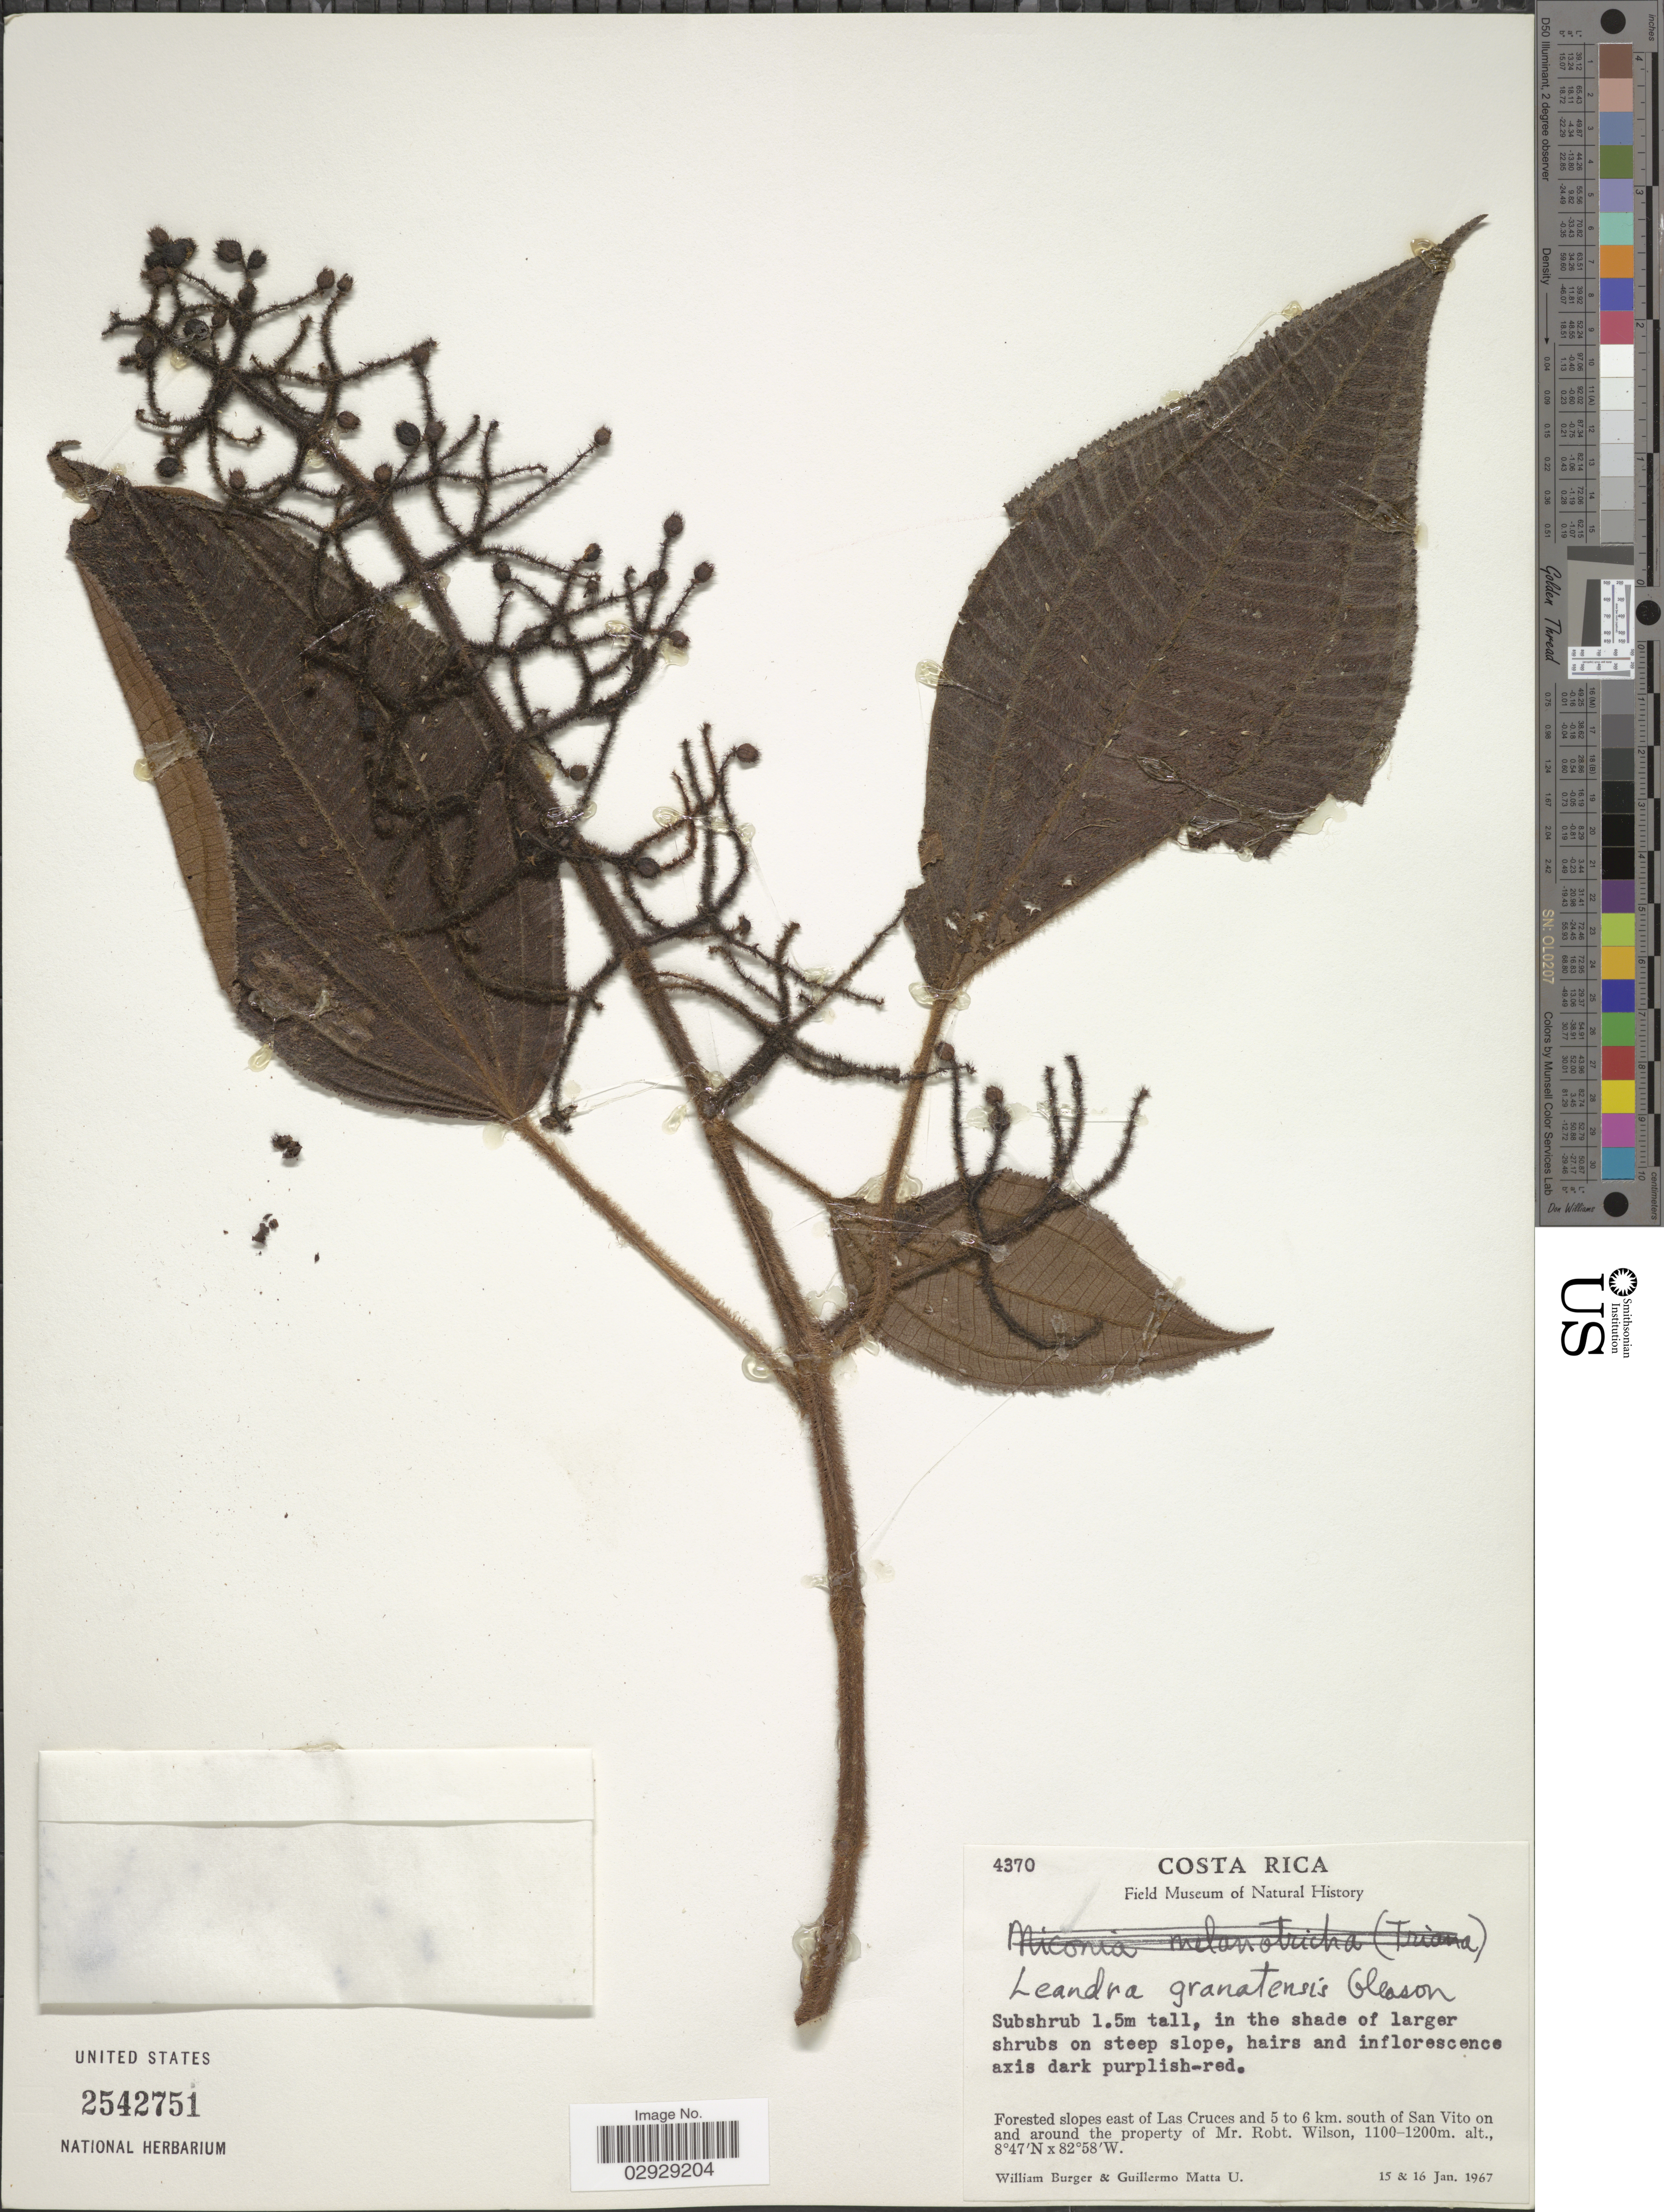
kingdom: Plantae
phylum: Tracheophyta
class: Magnoliopsida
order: Myrtales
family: Melastomataceae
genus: Leandra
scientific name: Leandra grandifolia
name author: Cogn.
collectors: W. Burger & G. Matta U.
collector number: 4370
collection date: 1967-01-15/1967-01-16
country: Costa Rica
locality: Forested slopes east of Las Cruces and to 5 to 6 km. south of San Vito on and around the property of Mr. Robt. Wilson.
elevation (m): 1100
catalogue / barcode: US 2542751